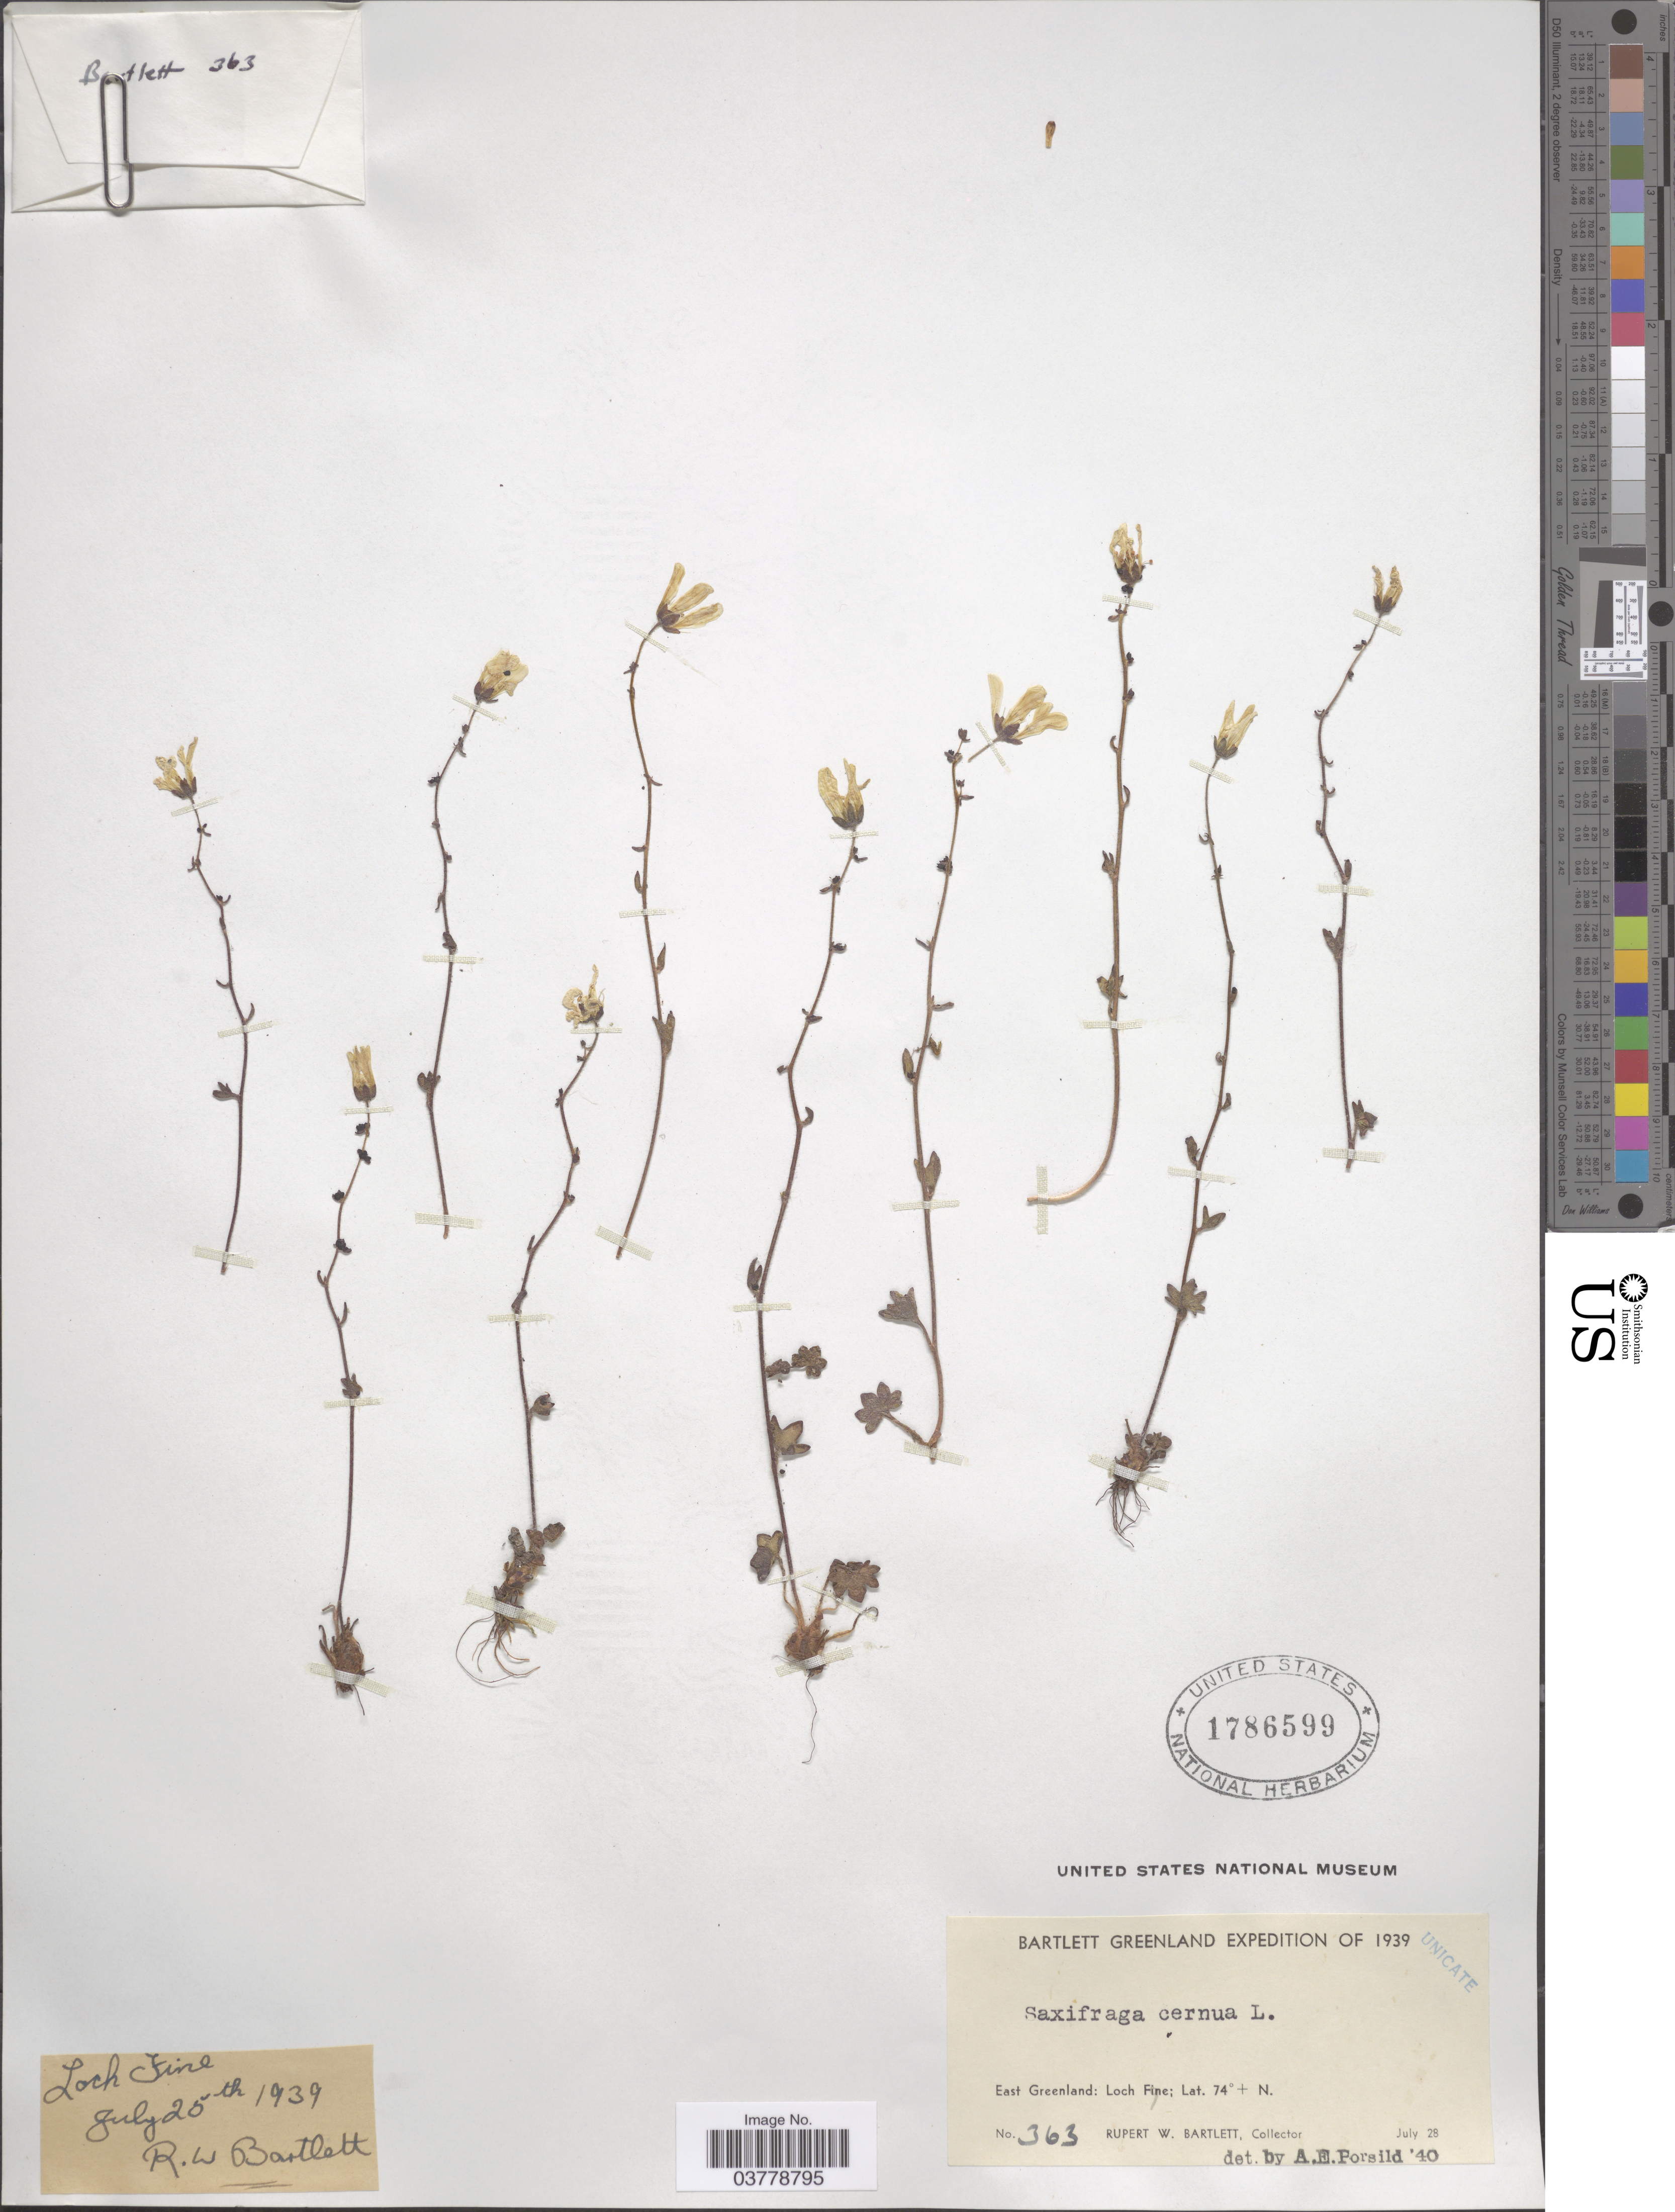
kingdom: Plantae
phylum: Tracheophyta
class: Magnoliopsida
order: Saxifragales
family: Saxifragaceae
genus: Saxifraga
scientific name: Saxifraga cernua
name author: L.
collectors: R. W. Bartlett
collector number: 363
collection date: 1939-07-25/1939-07-28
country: Greenland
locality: East Greenland: Loch Fine.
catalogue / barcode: US 1786599